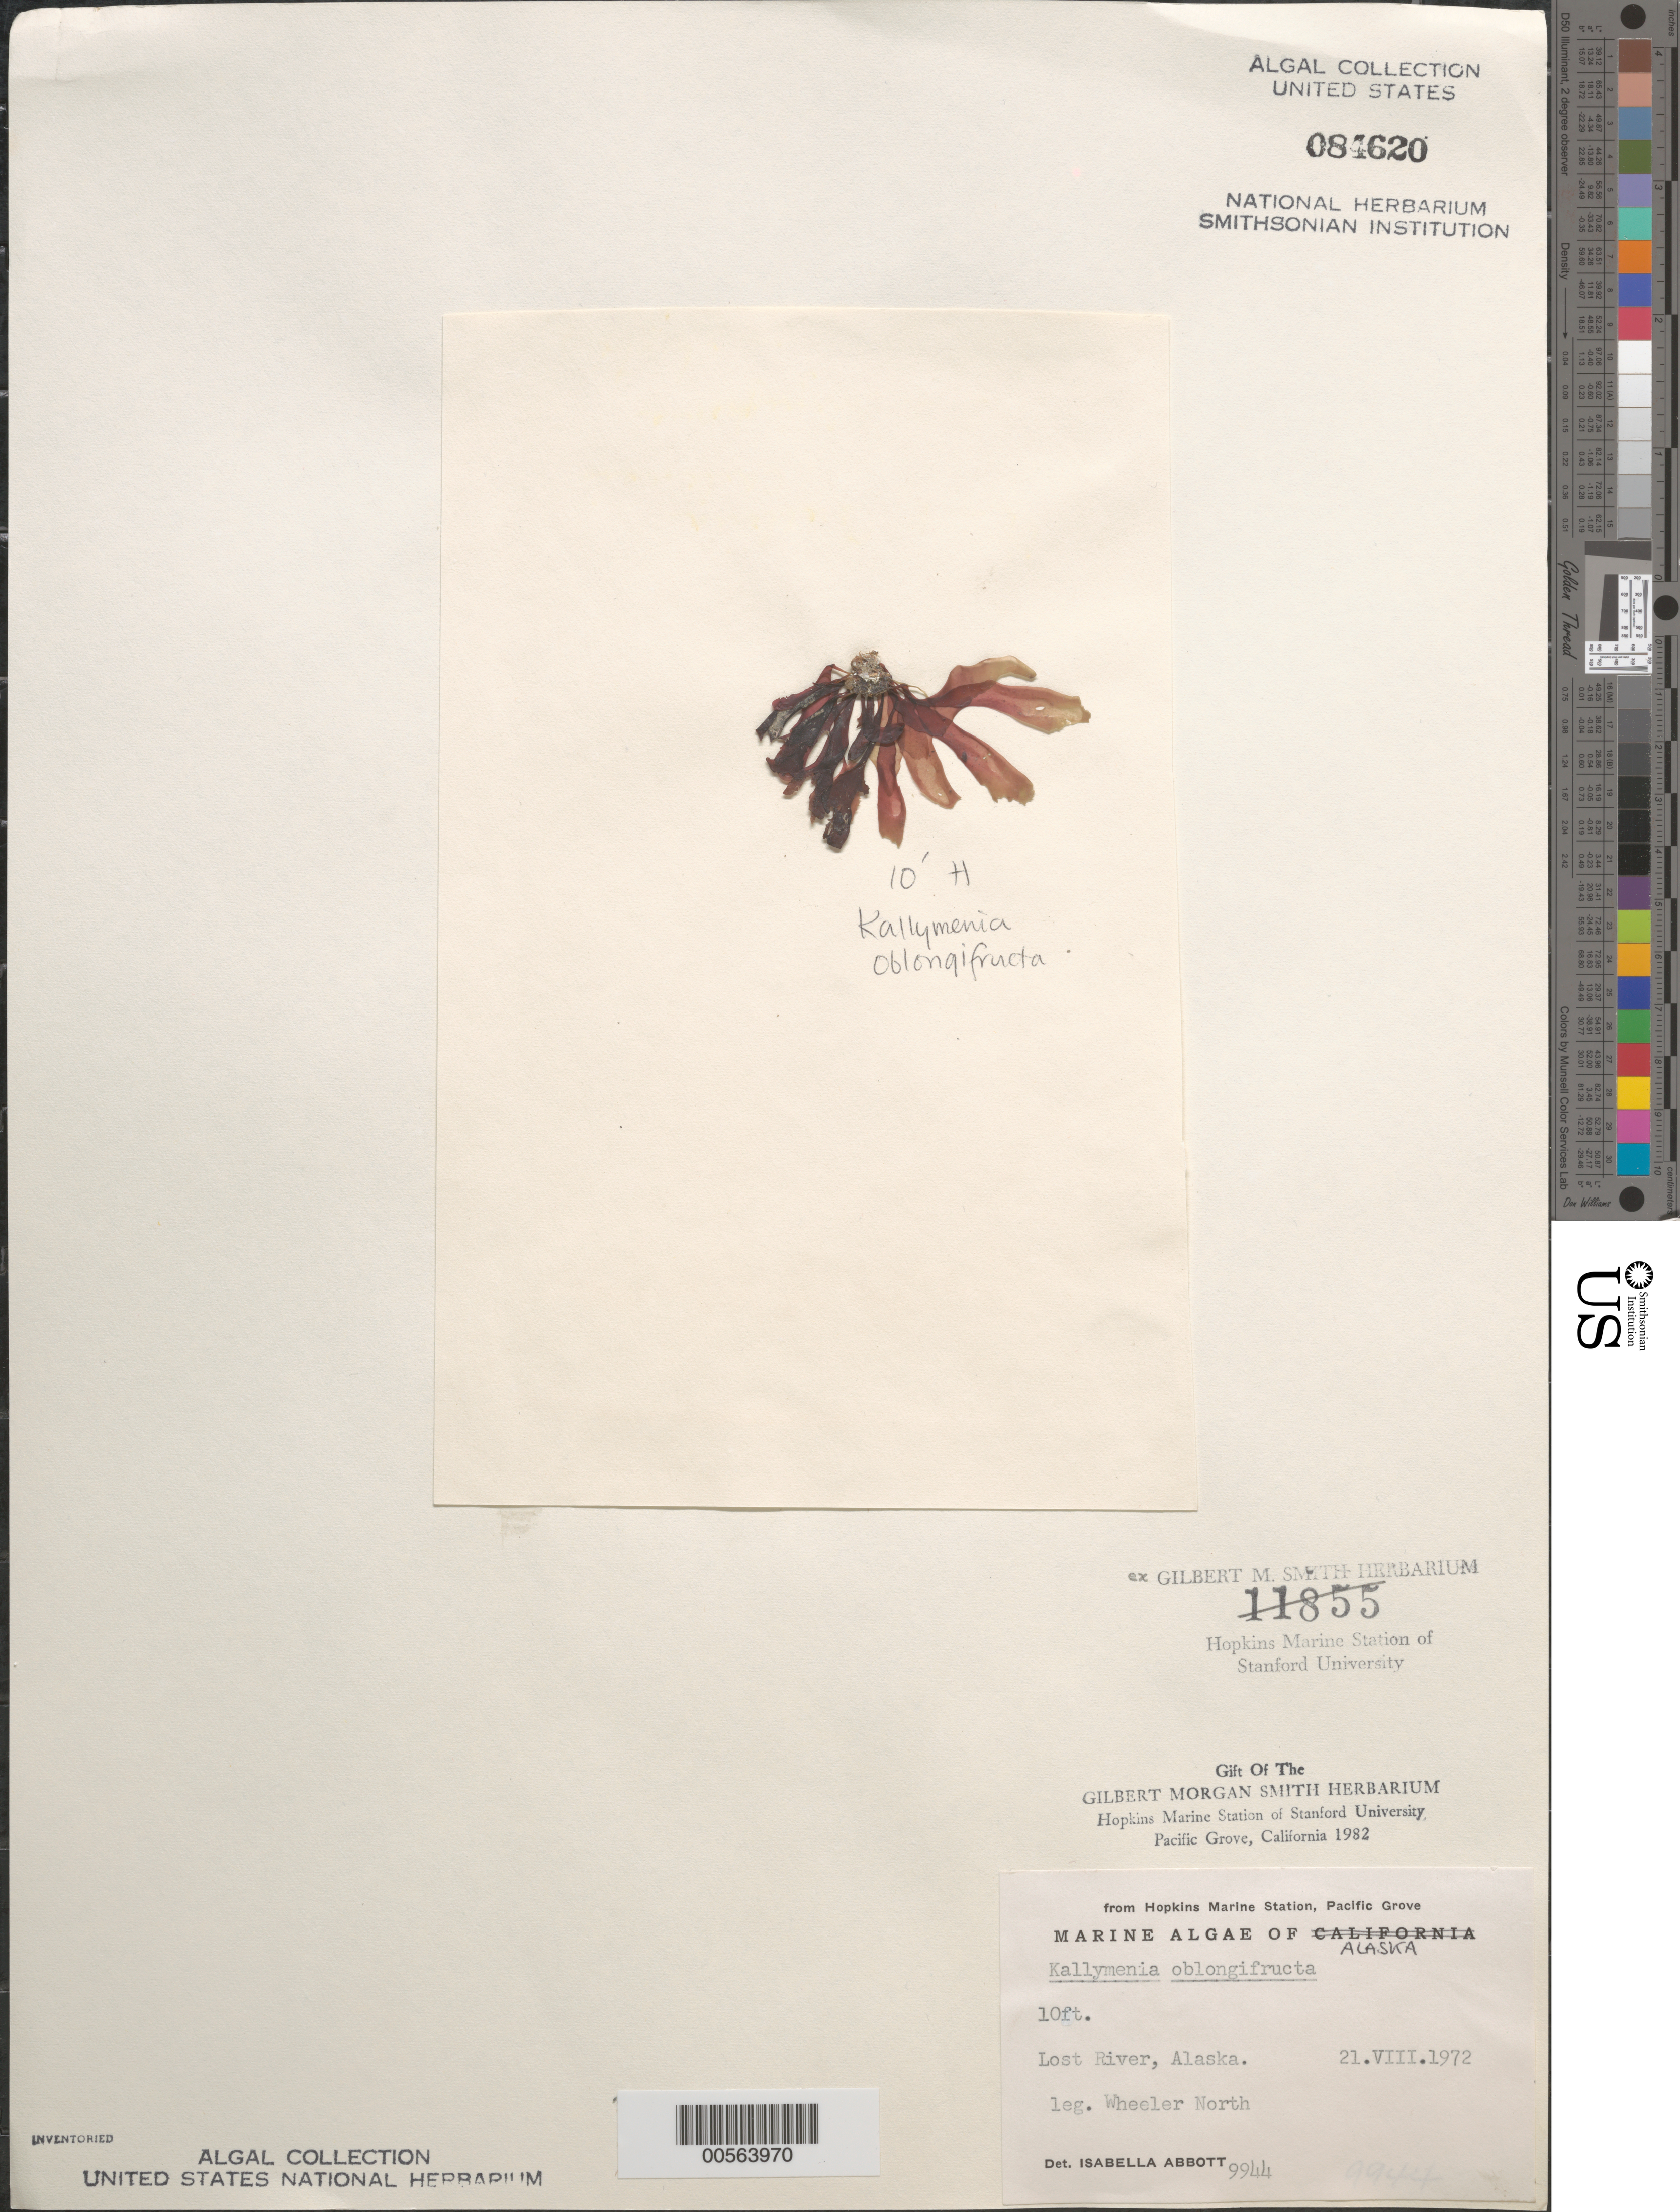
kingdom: Plantae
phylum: Rhodophyta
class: Florideophyceae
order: Gigartinales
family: Kallymeniaceae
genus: Erythrophyllum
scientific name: Erythrophyllum oblongifructum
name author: (Setchell) G.W. Saunders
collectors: W. North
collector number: IAA 9944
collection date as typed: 21 Aug 1972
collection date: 1972-08-21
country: United States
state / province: Alaska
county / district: Nome Division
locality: Lost River, east of Cape Prince of Wales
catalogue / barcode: US 84620